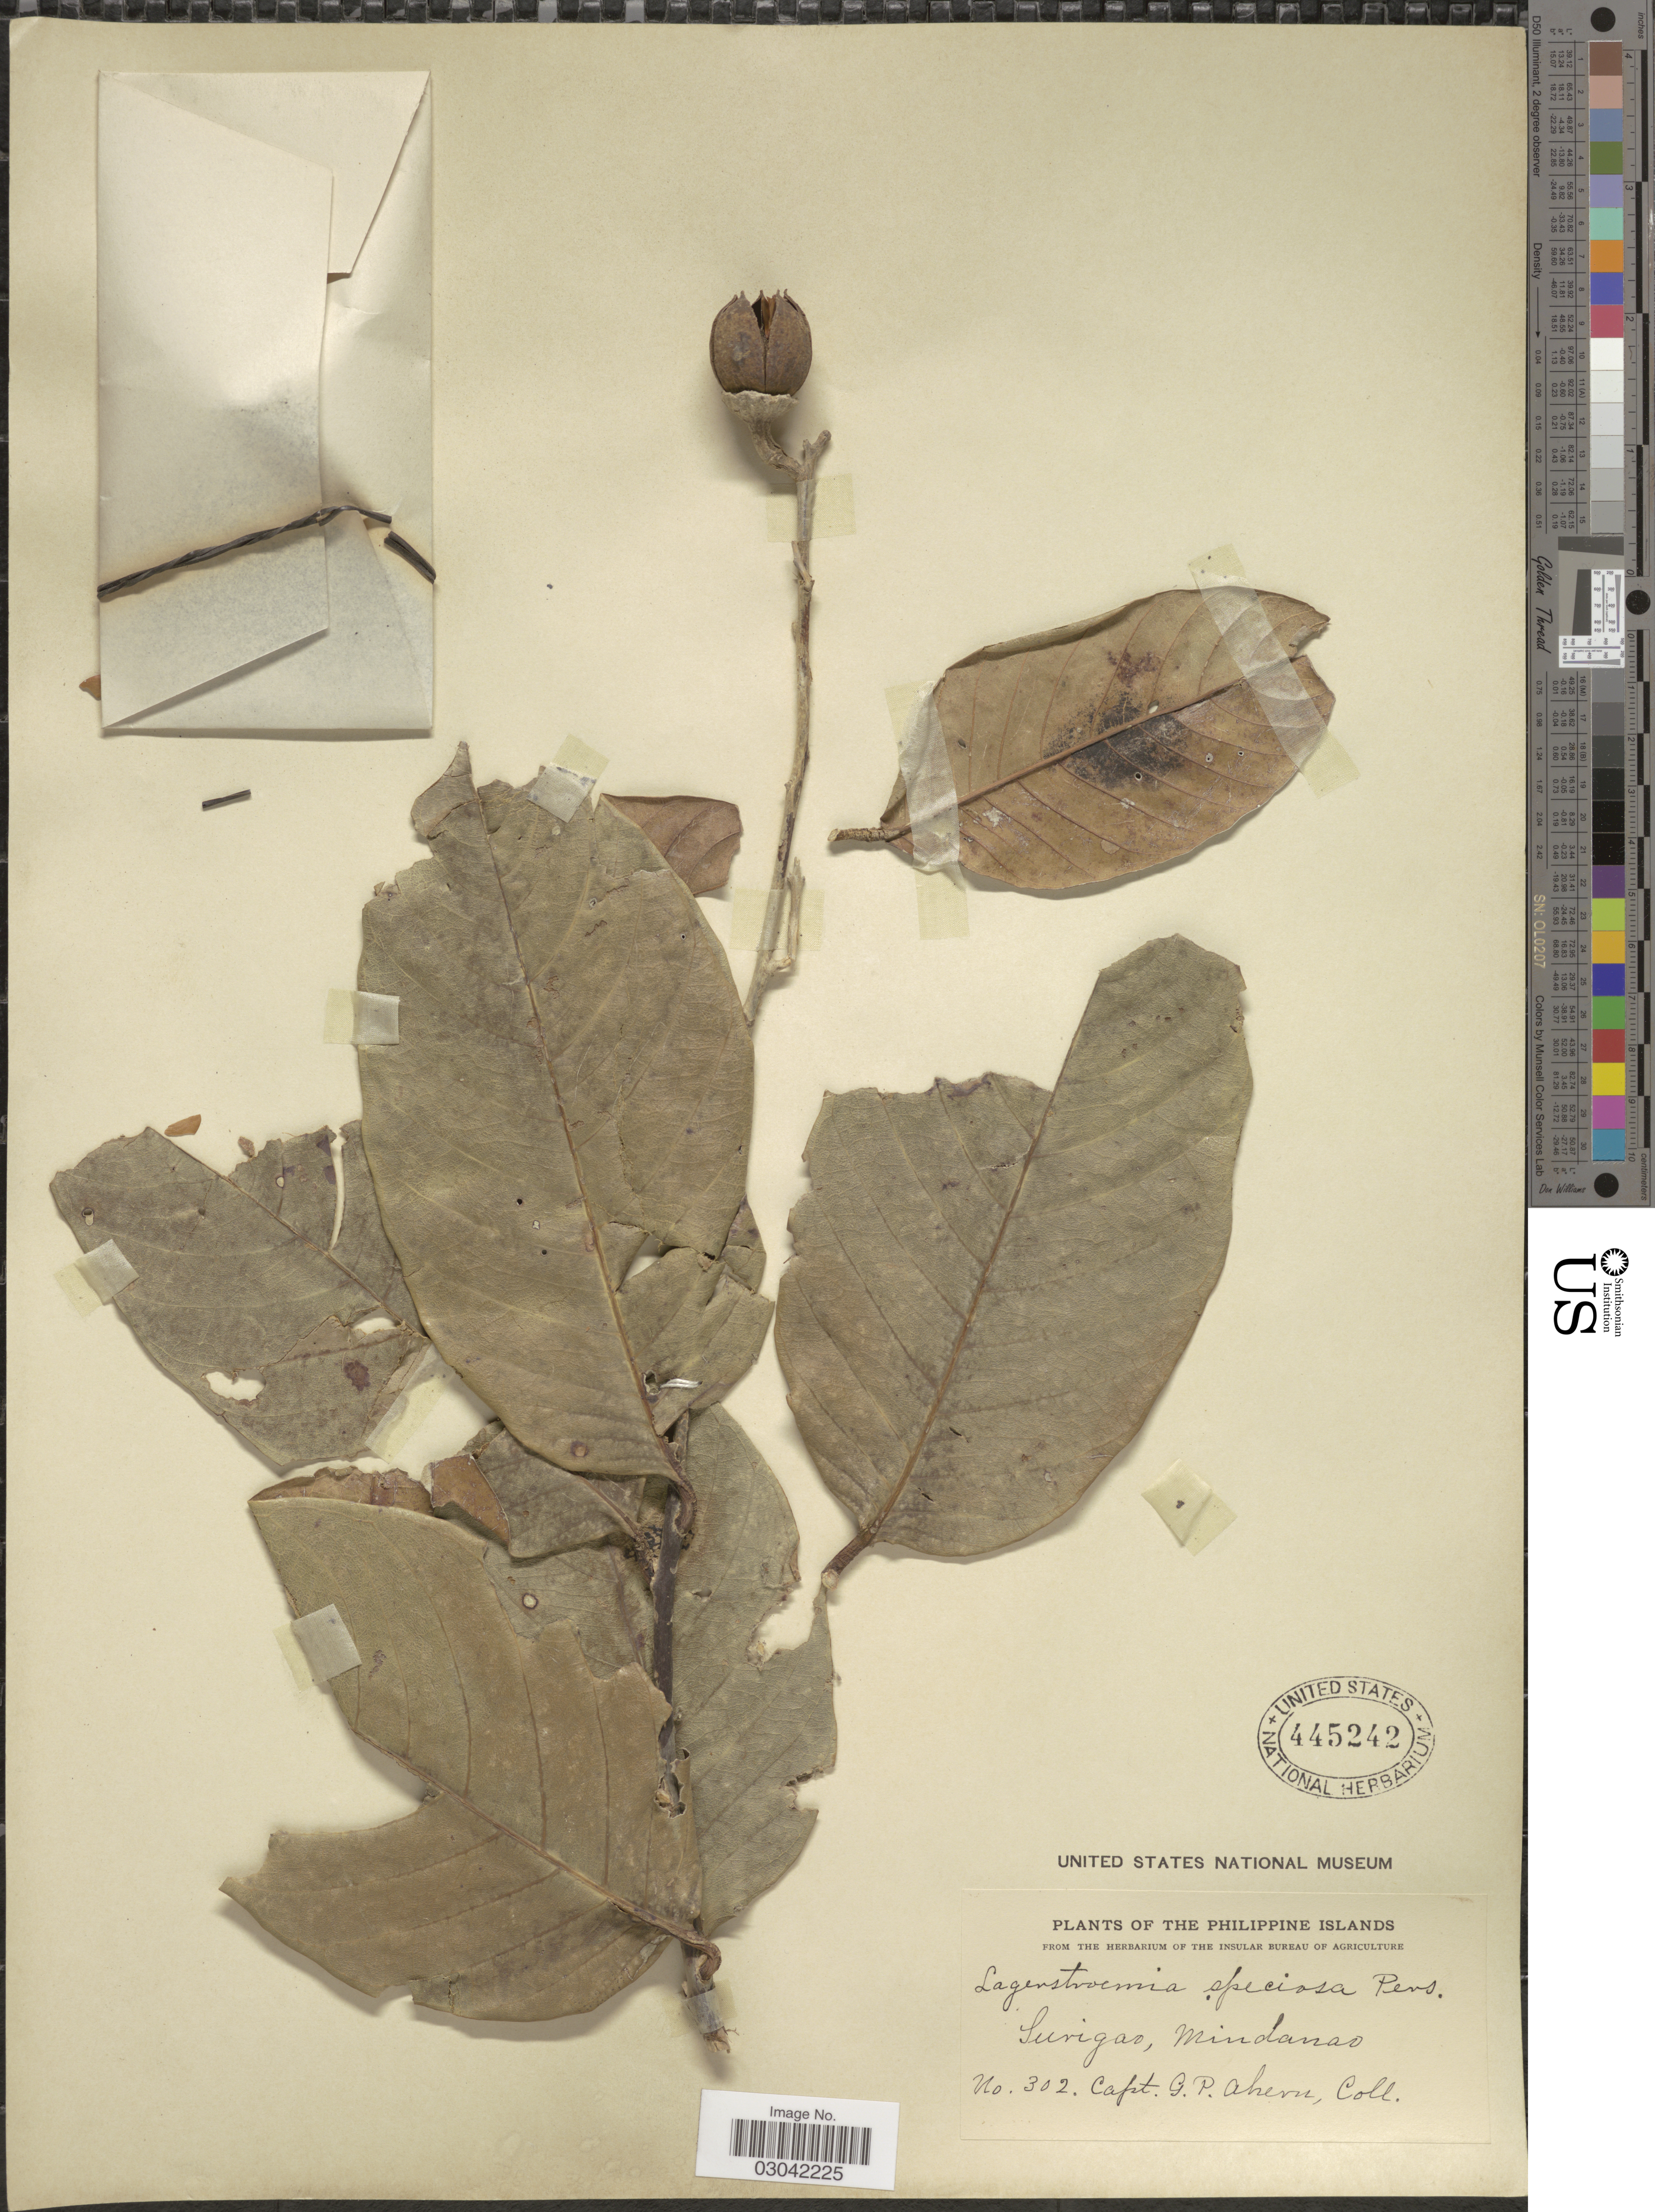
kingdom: Plantae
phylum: Tracheophyta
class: Magnoliopsida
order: Myrtales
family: Lythraceae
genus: Lagerstroemia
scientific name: Lagerstroemia speciosa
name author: (L.) Pers.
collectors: G. Ahern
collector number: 302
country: Philippines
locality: Surigao, Mindanao.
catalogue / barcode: US 445242